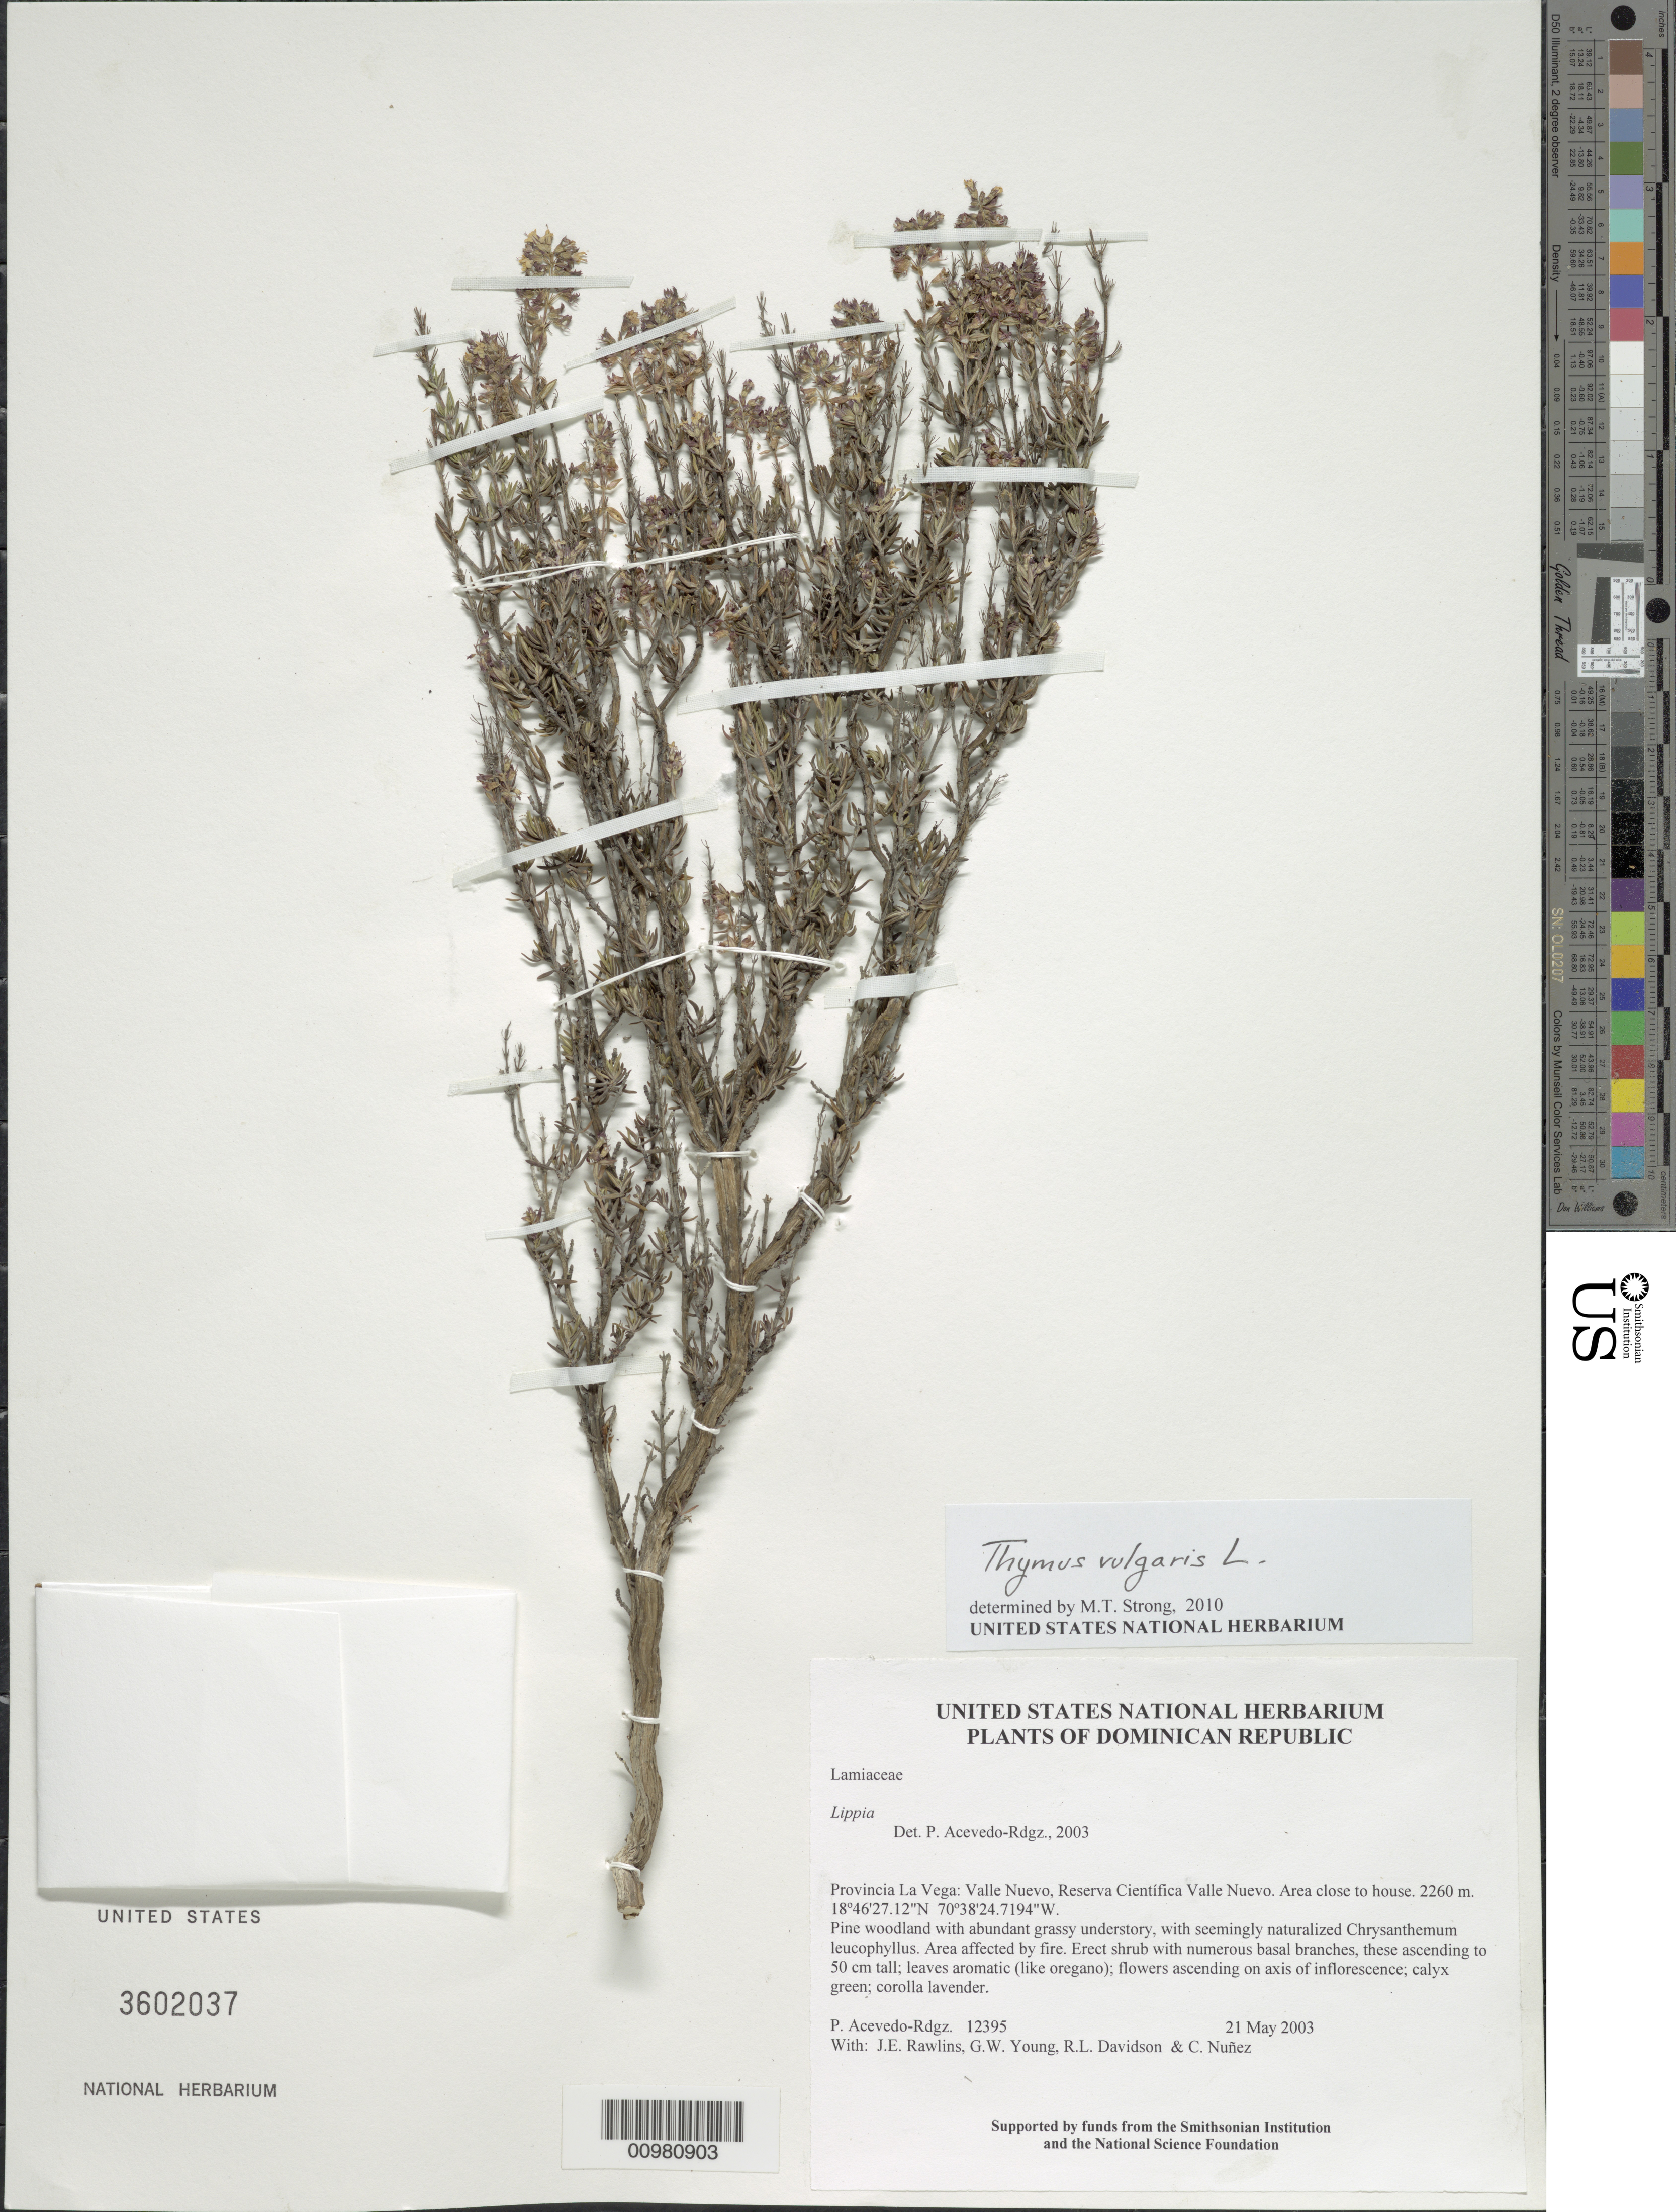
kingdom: Plantae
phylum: Tracheophyta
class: Magnoliopsida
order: Lamiales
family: Verbenaceae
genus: Lippia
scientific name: Lippia vulgaris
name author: L.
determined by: Strong, M. T., (US), Smithsonian Institution - National Museum of Natural History (UNITED STATES)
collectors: P. Acevedo-Rodr., J. Rawlins, G. Young, R. Davidson & C. Nunez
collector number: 12395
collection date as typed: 21 May 2003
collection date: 2003-05-21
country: Dominican Republic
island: Hispaniola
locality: Provincia La Vega: Valle Nuevo, Reserva Científica Valle Nuevo. Area close to house.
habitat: Pine woodland with abundant grassy understory, with seemingly naturalized Chrysanthemum leucophyllus. Area affected by fire.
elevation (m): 2260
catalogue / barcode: US 3602037